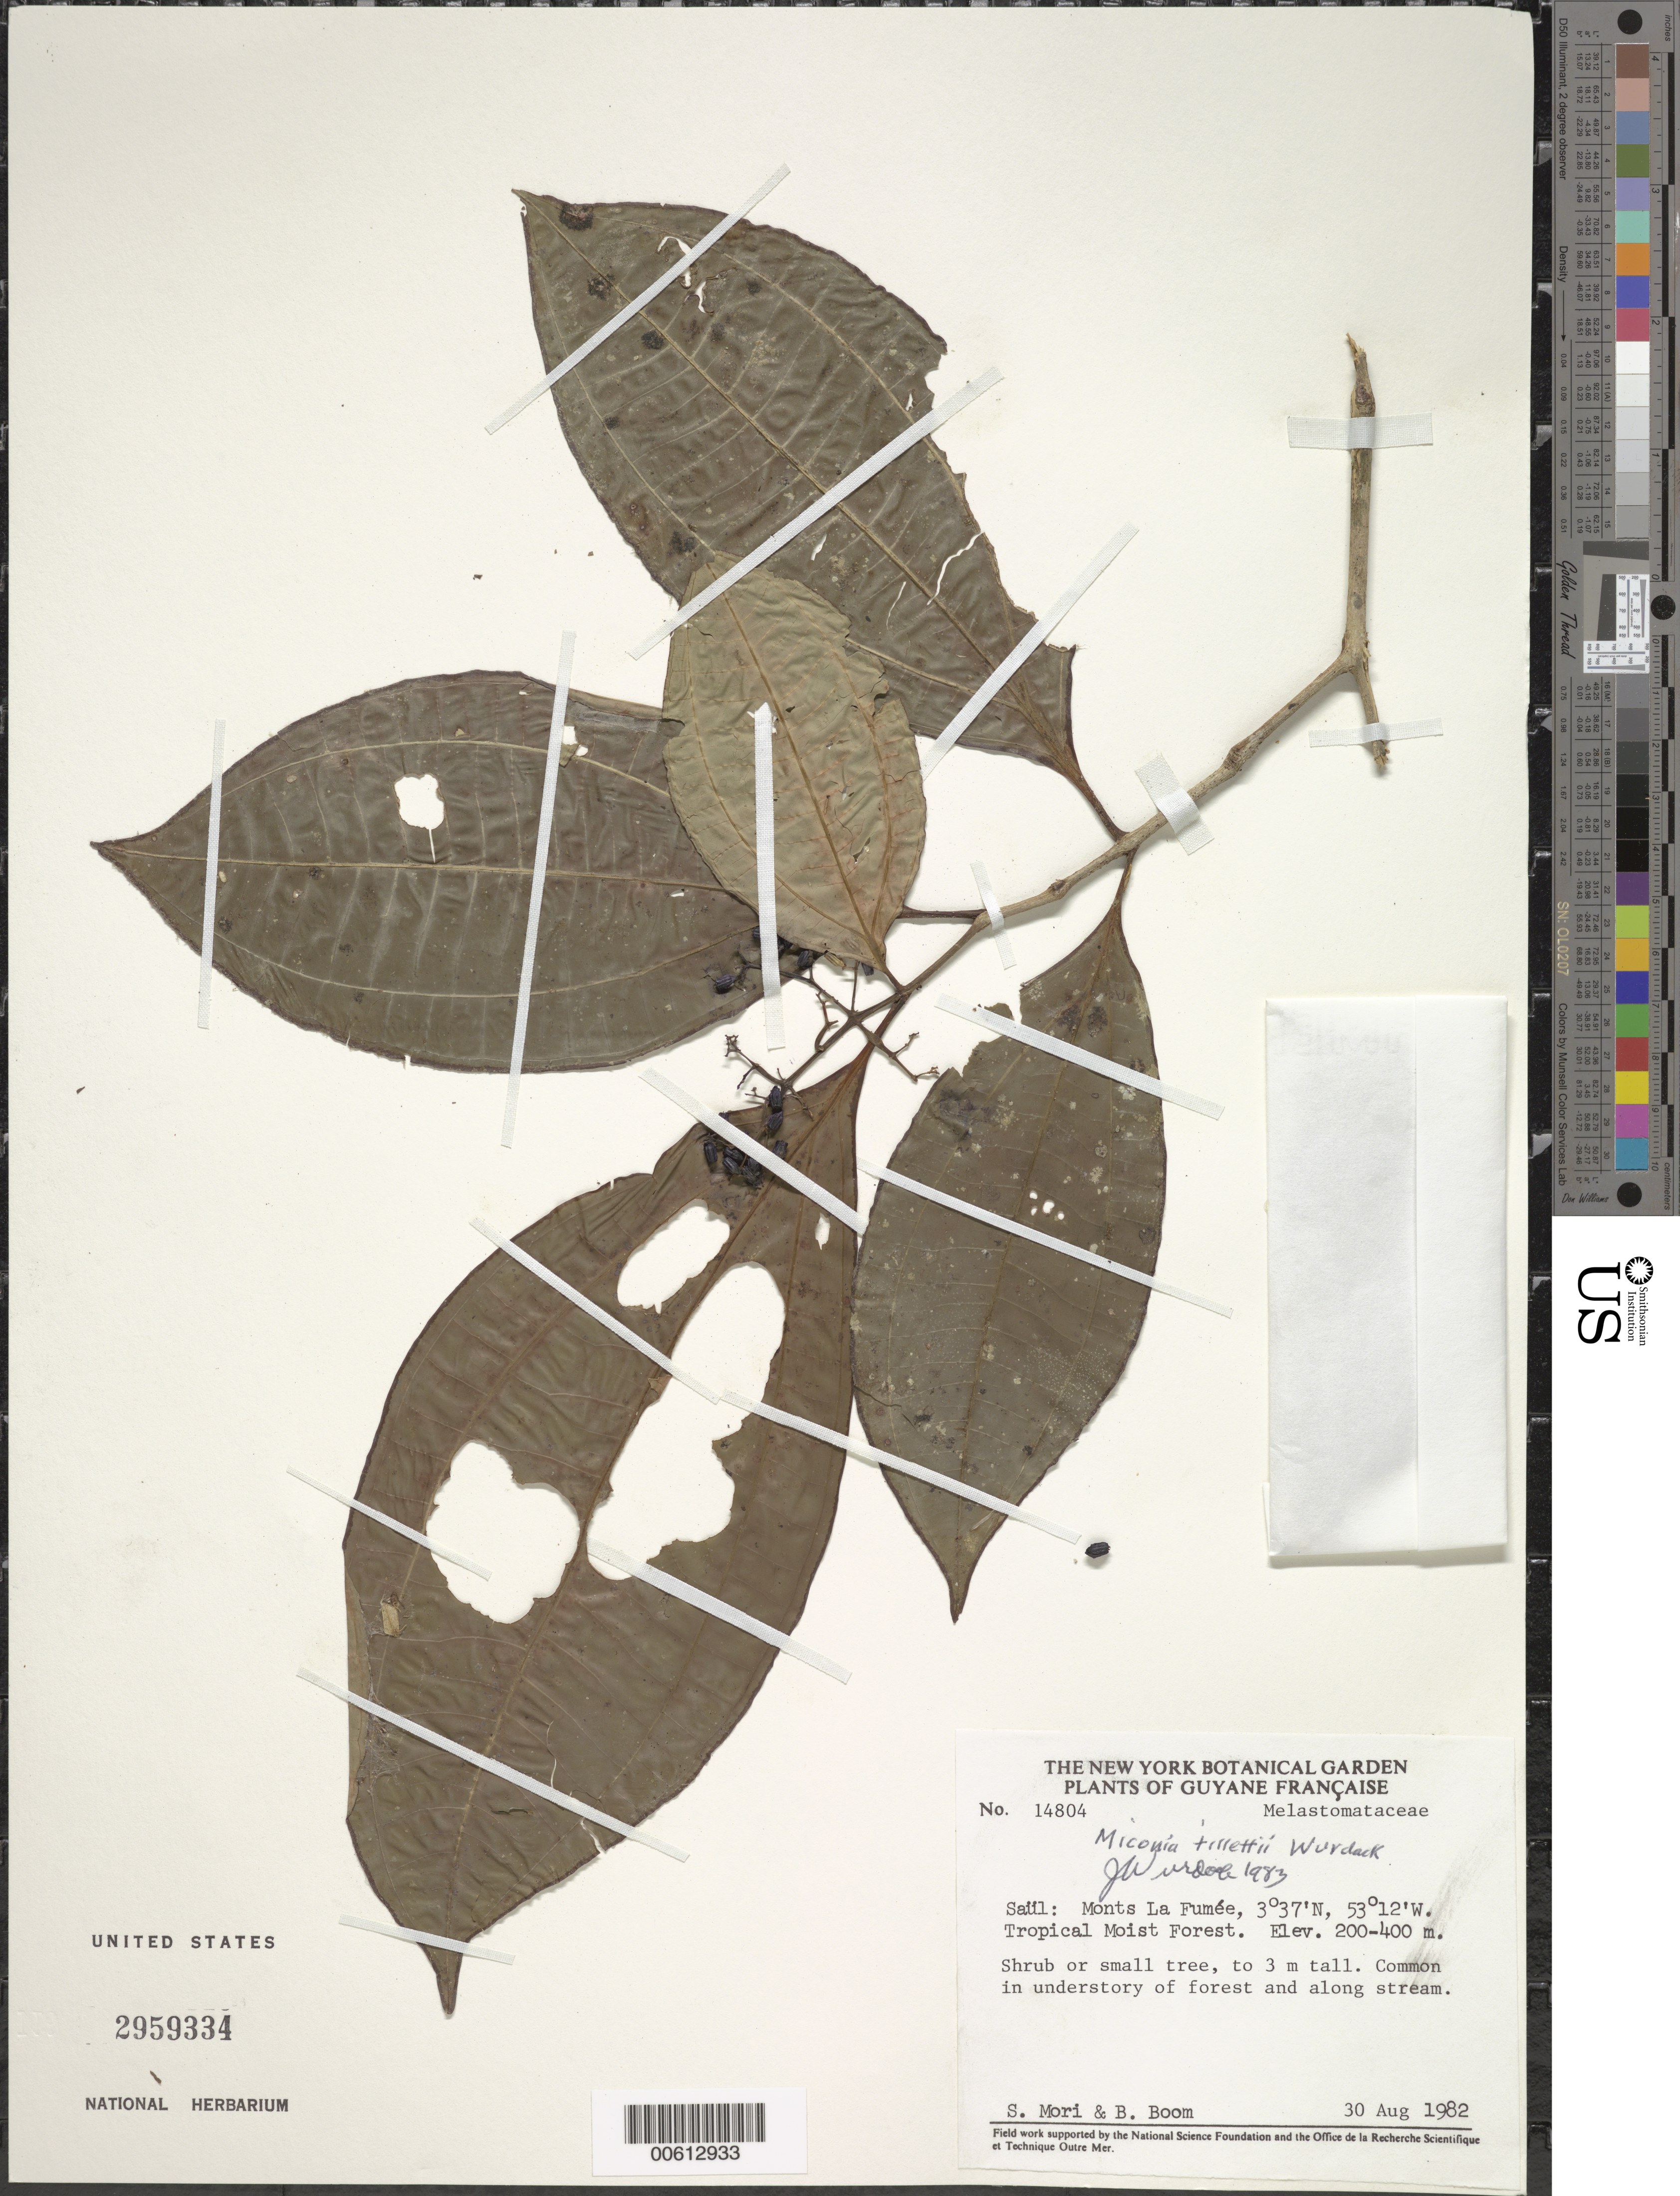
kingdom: Plantae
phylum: Tracheophyta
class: Magnoliopsida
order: Myrtales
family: Melastomataceae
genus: Miconia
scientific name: Miconia tillettii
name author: Wurdack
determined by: Wurdack, John J., (US), US (UNITED STATES)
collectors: S. Mori & B. M. Boom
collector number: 14804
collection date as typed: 30-Aug-82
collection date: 1982-08-30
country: French Guiana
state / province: Saint-Laurent-du-Maroni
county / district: Saül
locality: Saül, Monts La Fumée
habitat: Tropical moist forest. Understory of forest and along stream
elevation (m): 200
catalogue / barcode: US 2959334